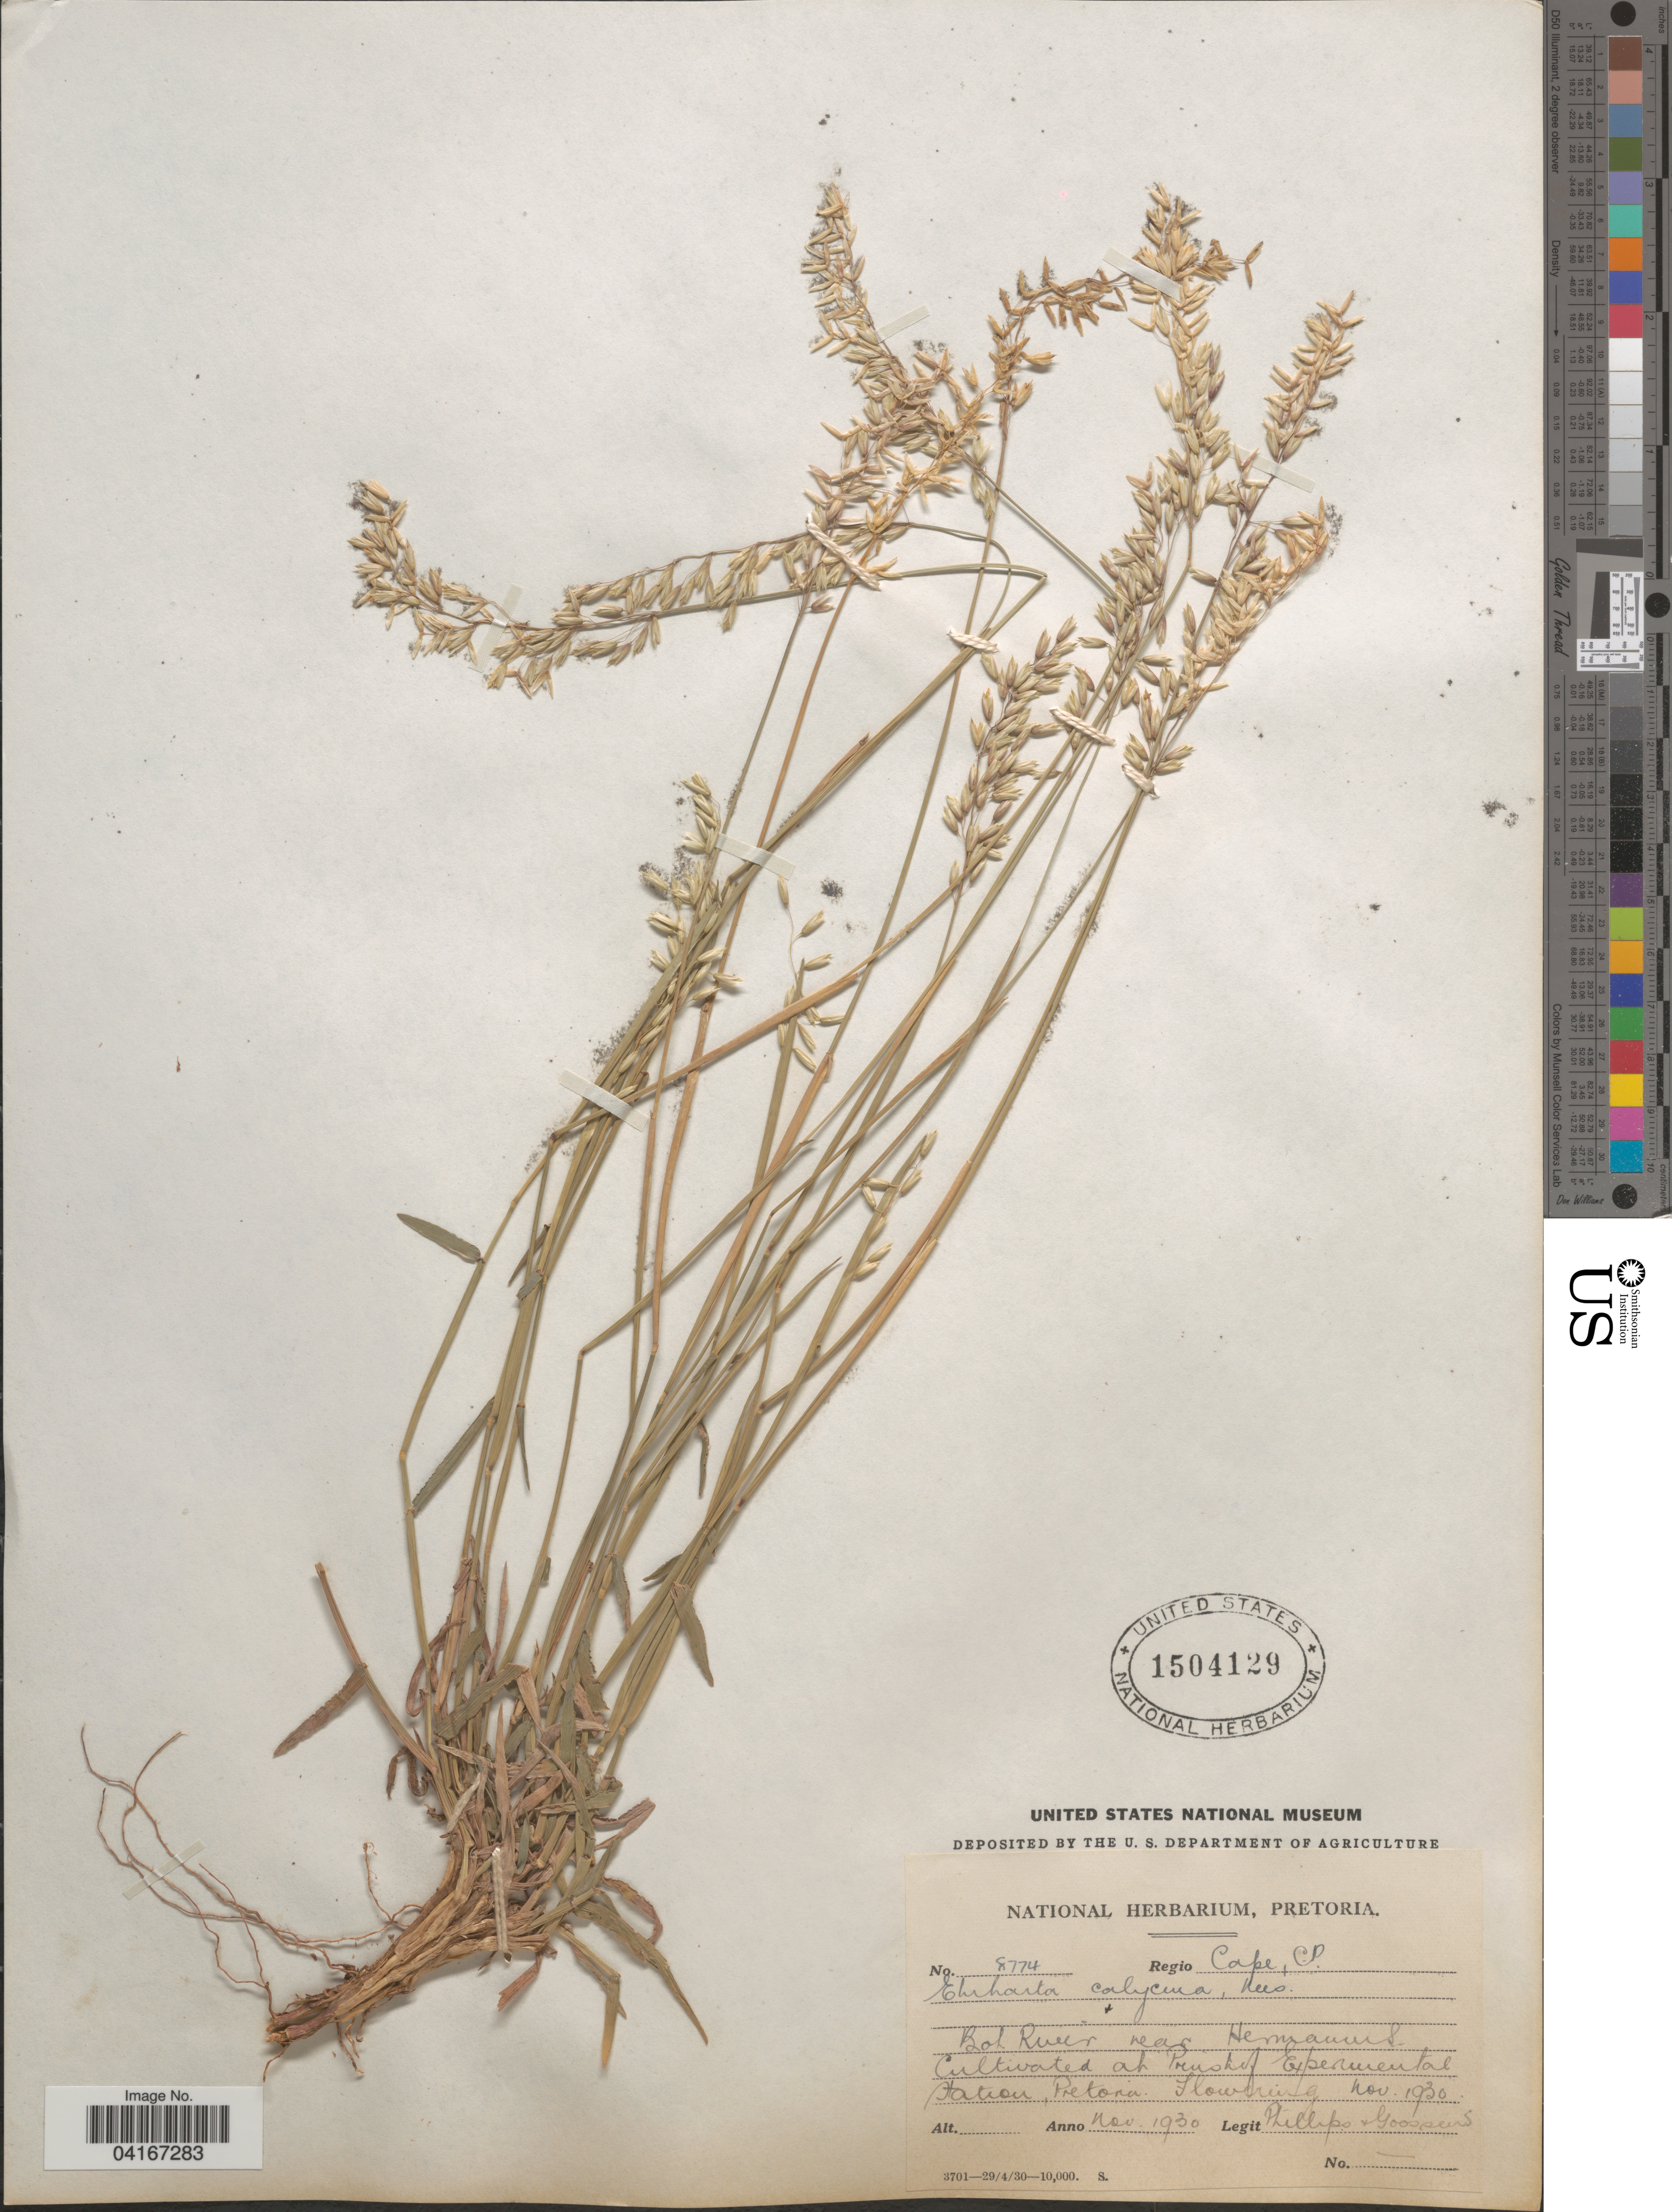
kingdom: Plantae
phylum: Tracheophyta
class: Liliopsida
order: Poales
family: Poaceae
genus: Ehrharta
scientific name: Ehrharta calycina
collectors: -- Phillips & -. Goossens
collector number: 8774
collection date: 1930-11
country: South Africa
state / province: Western Cape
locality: Regio Cape, CP. Bot. River near Hermanus.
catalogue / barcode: US 1504129